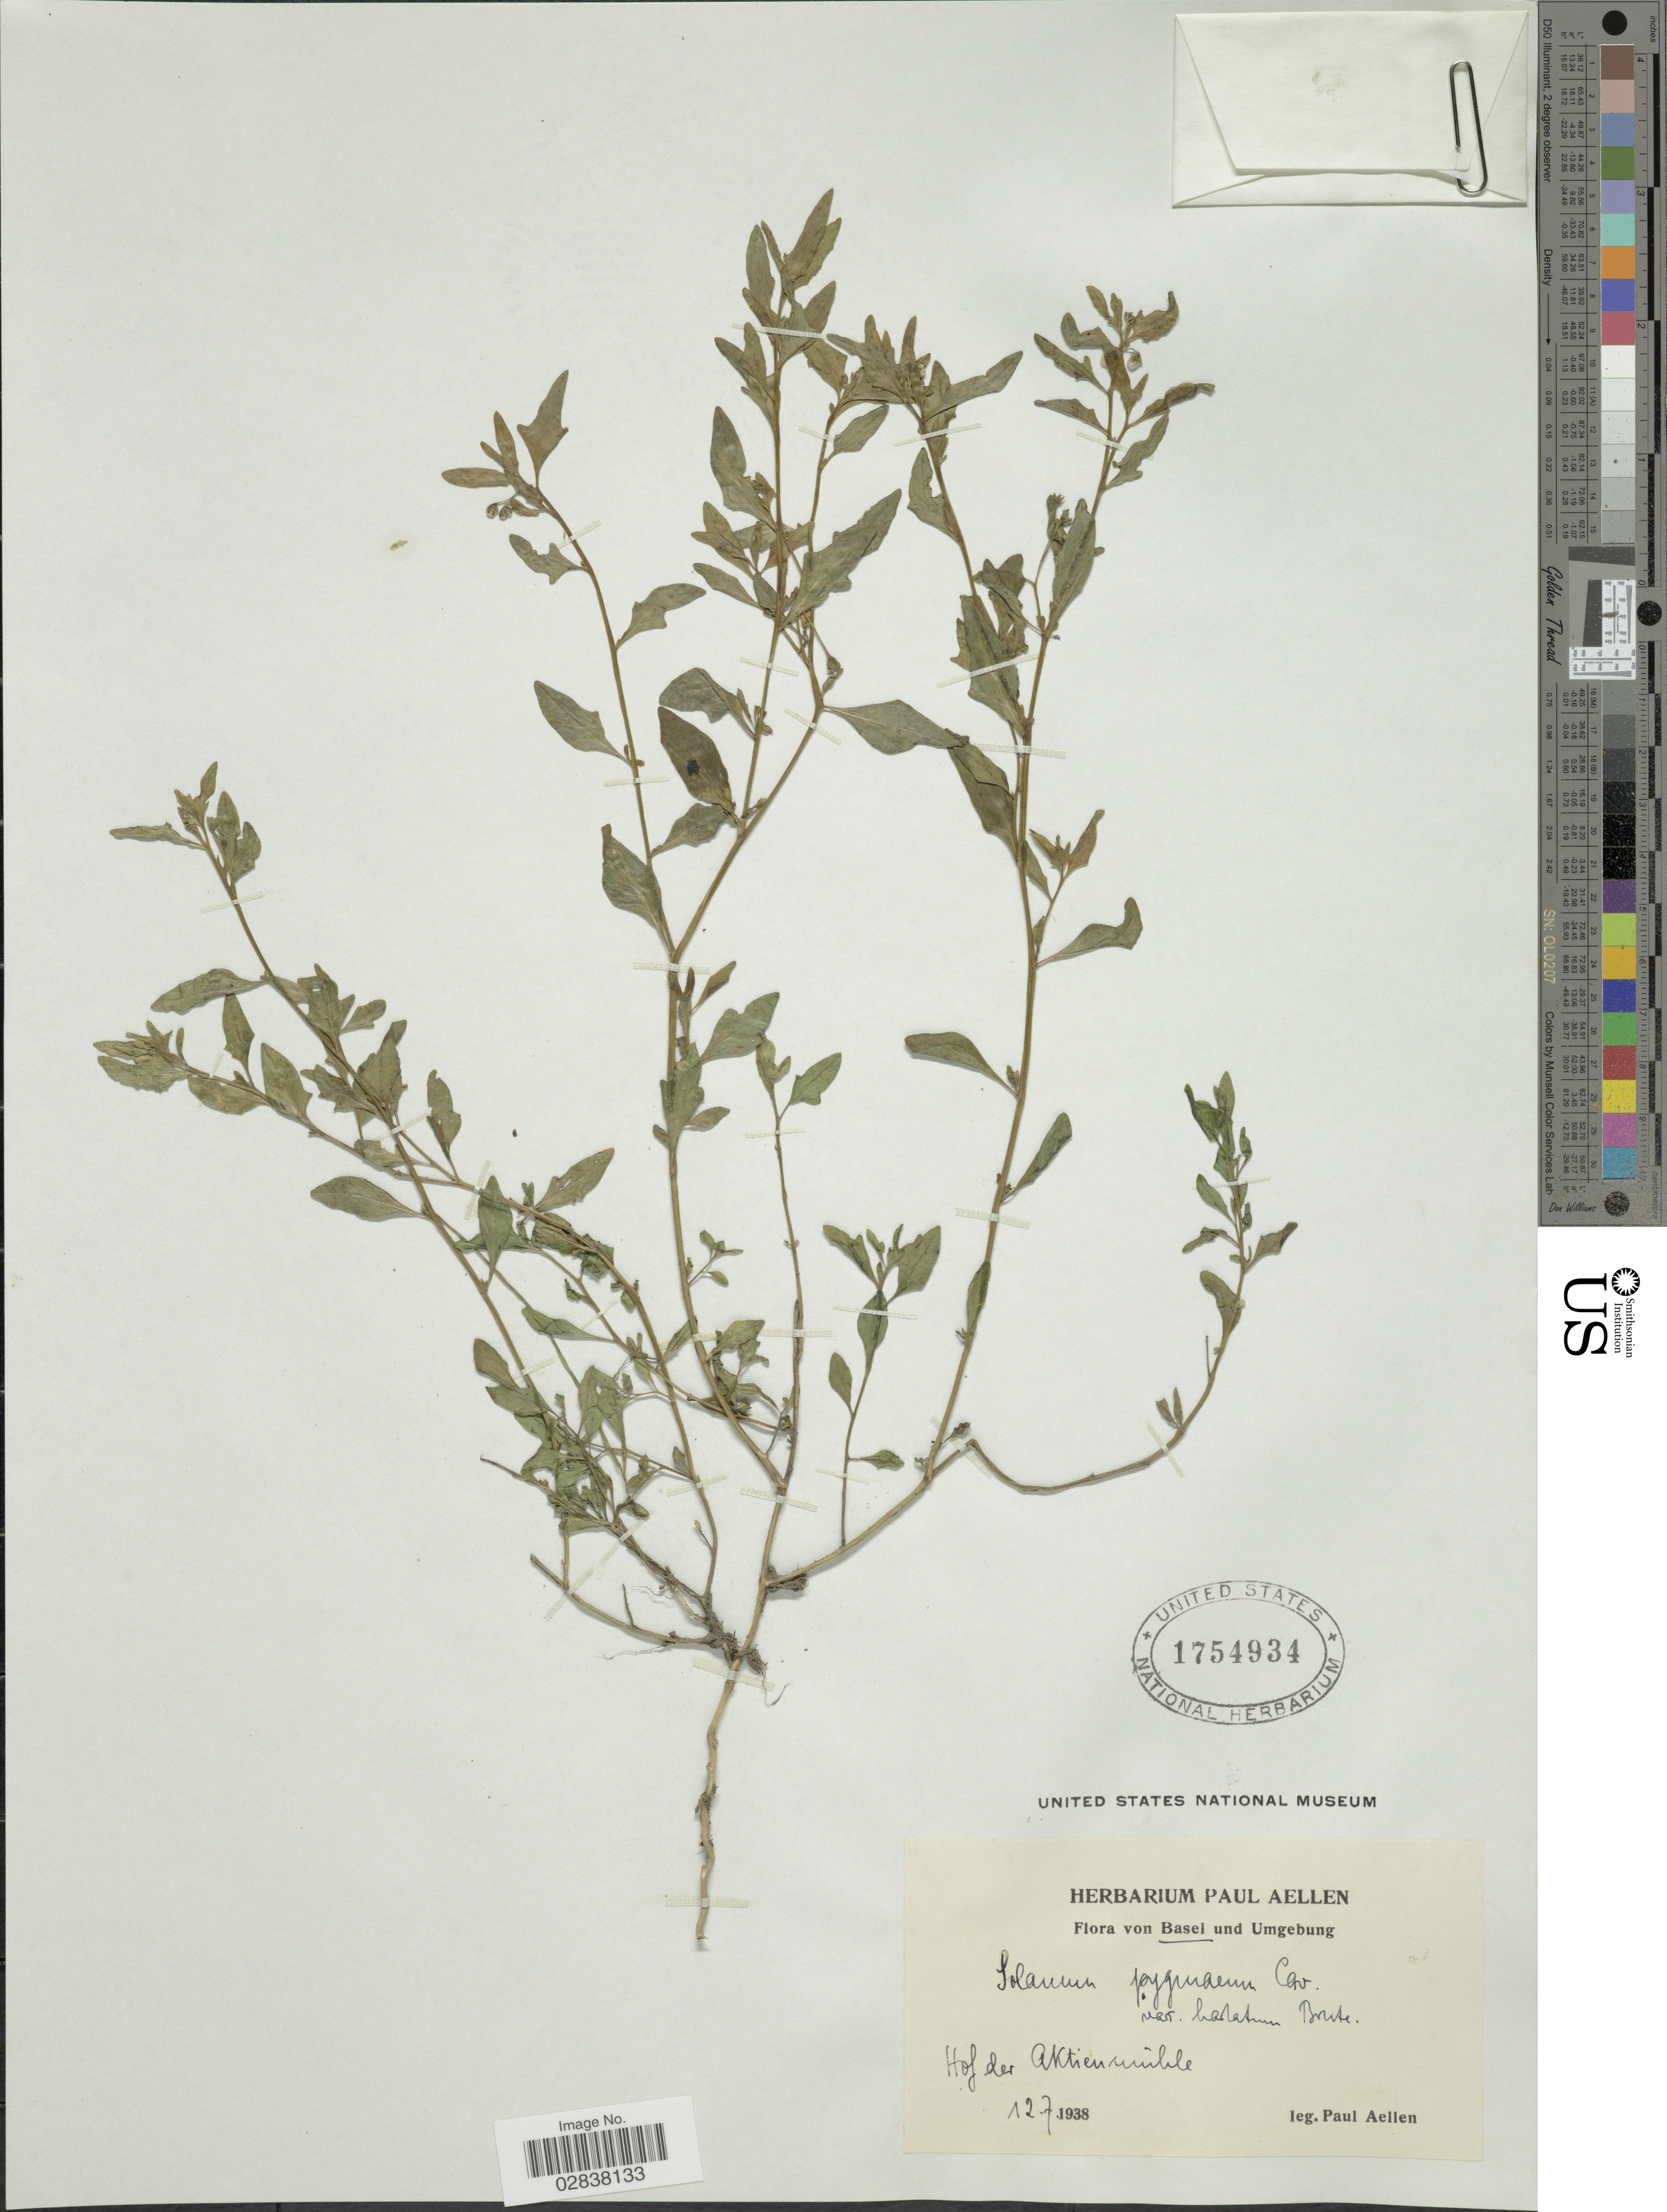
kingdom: Plantae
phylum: Tracheophyta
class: Magnoliopsida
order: Solanales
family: Solanaceae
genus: Solanum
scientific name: Solanum pygmaeum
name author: Cav.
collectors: P. Aellen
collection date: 1938-07-12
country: Switzerland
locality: Basel und Umgebung, Hof der Aktienmühle.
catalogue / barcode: US 1754934